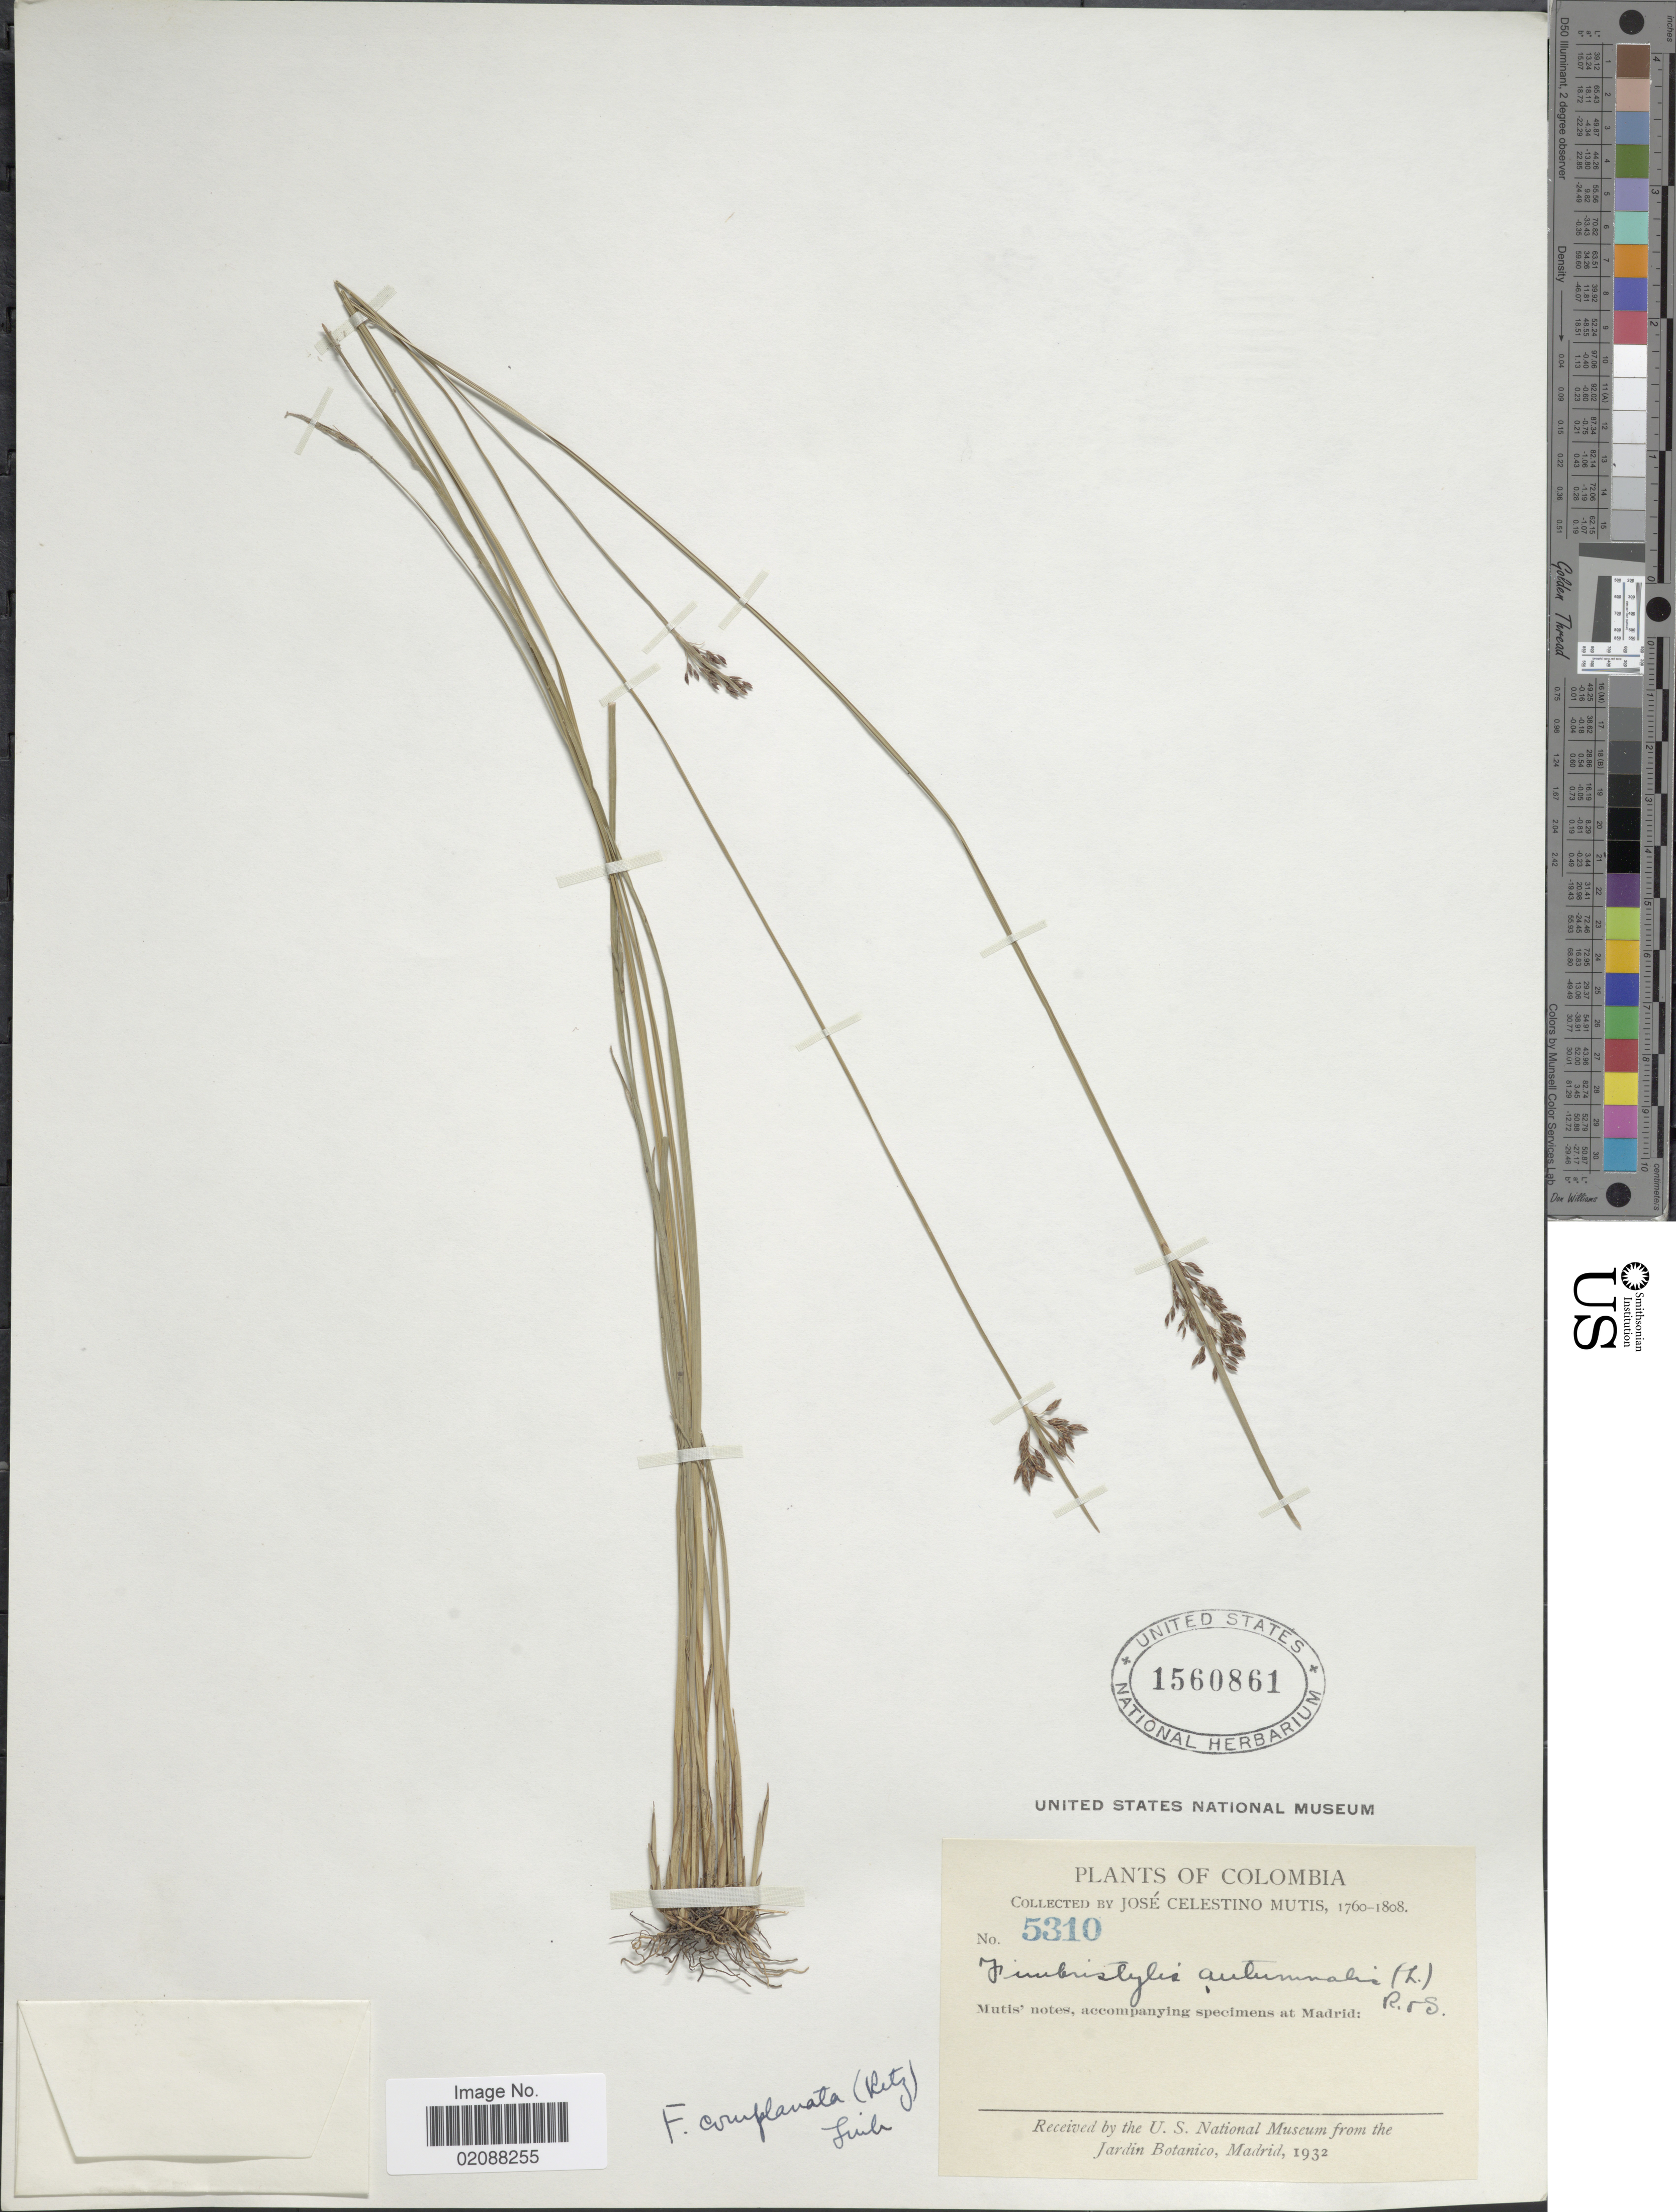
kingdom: Plantae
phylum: Tracheophyta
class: Liliopsida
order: Poales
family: Cyperaceae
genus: Fimbristylis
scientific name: Fimbristylis complanata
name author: (Retz.) Link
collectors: J. C. B. Mutis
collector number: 5310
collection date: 1760/1808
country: Colombia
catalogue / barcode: US 1560861